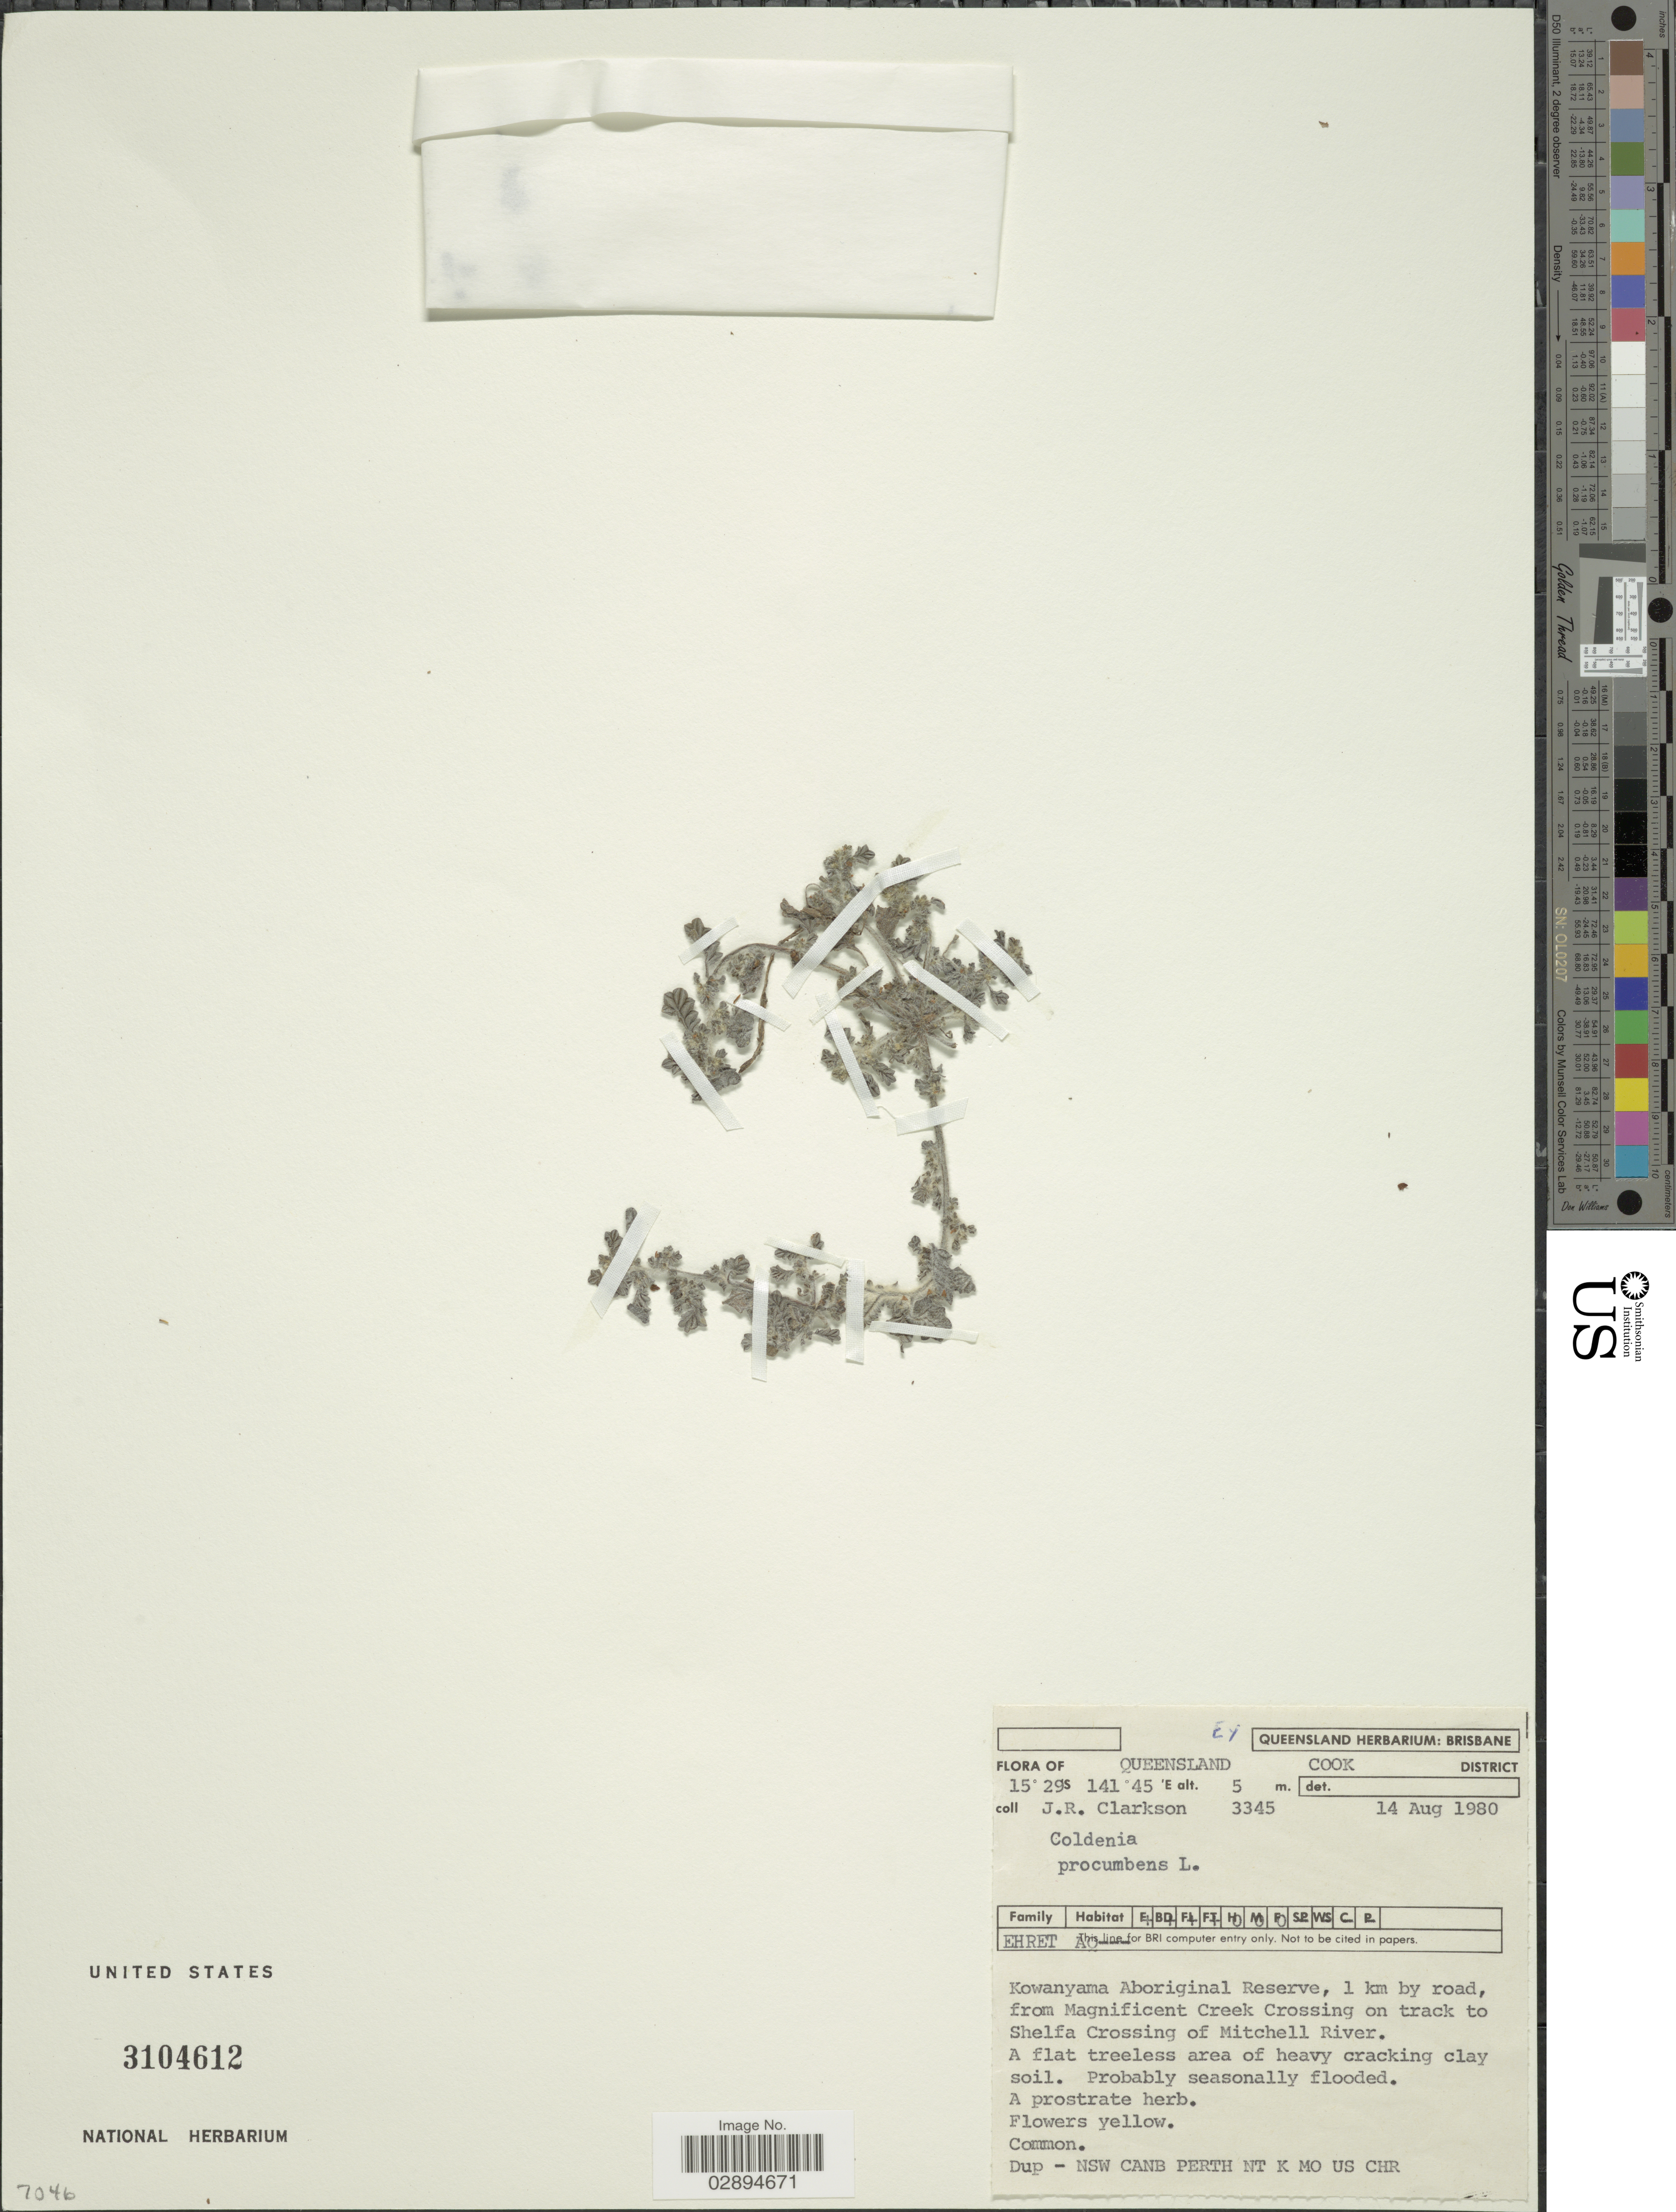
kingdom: Plantae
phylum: Tracheophyta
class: Magnoliopsida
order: Boraginales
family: Coldeniaceae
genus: Coldenia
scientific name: Coldenia procumbens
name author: L.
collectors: J. Clarkson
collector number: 3345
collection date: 1980-08-14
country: Australia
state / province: Queensland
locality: Cook District. Kowanyama Aboriginal Reserve, 1 km by road, from Magnificent Creek Crossing on track to Shelfa Crossing of Mitchell River.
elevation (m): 5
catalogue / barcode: US 3104612